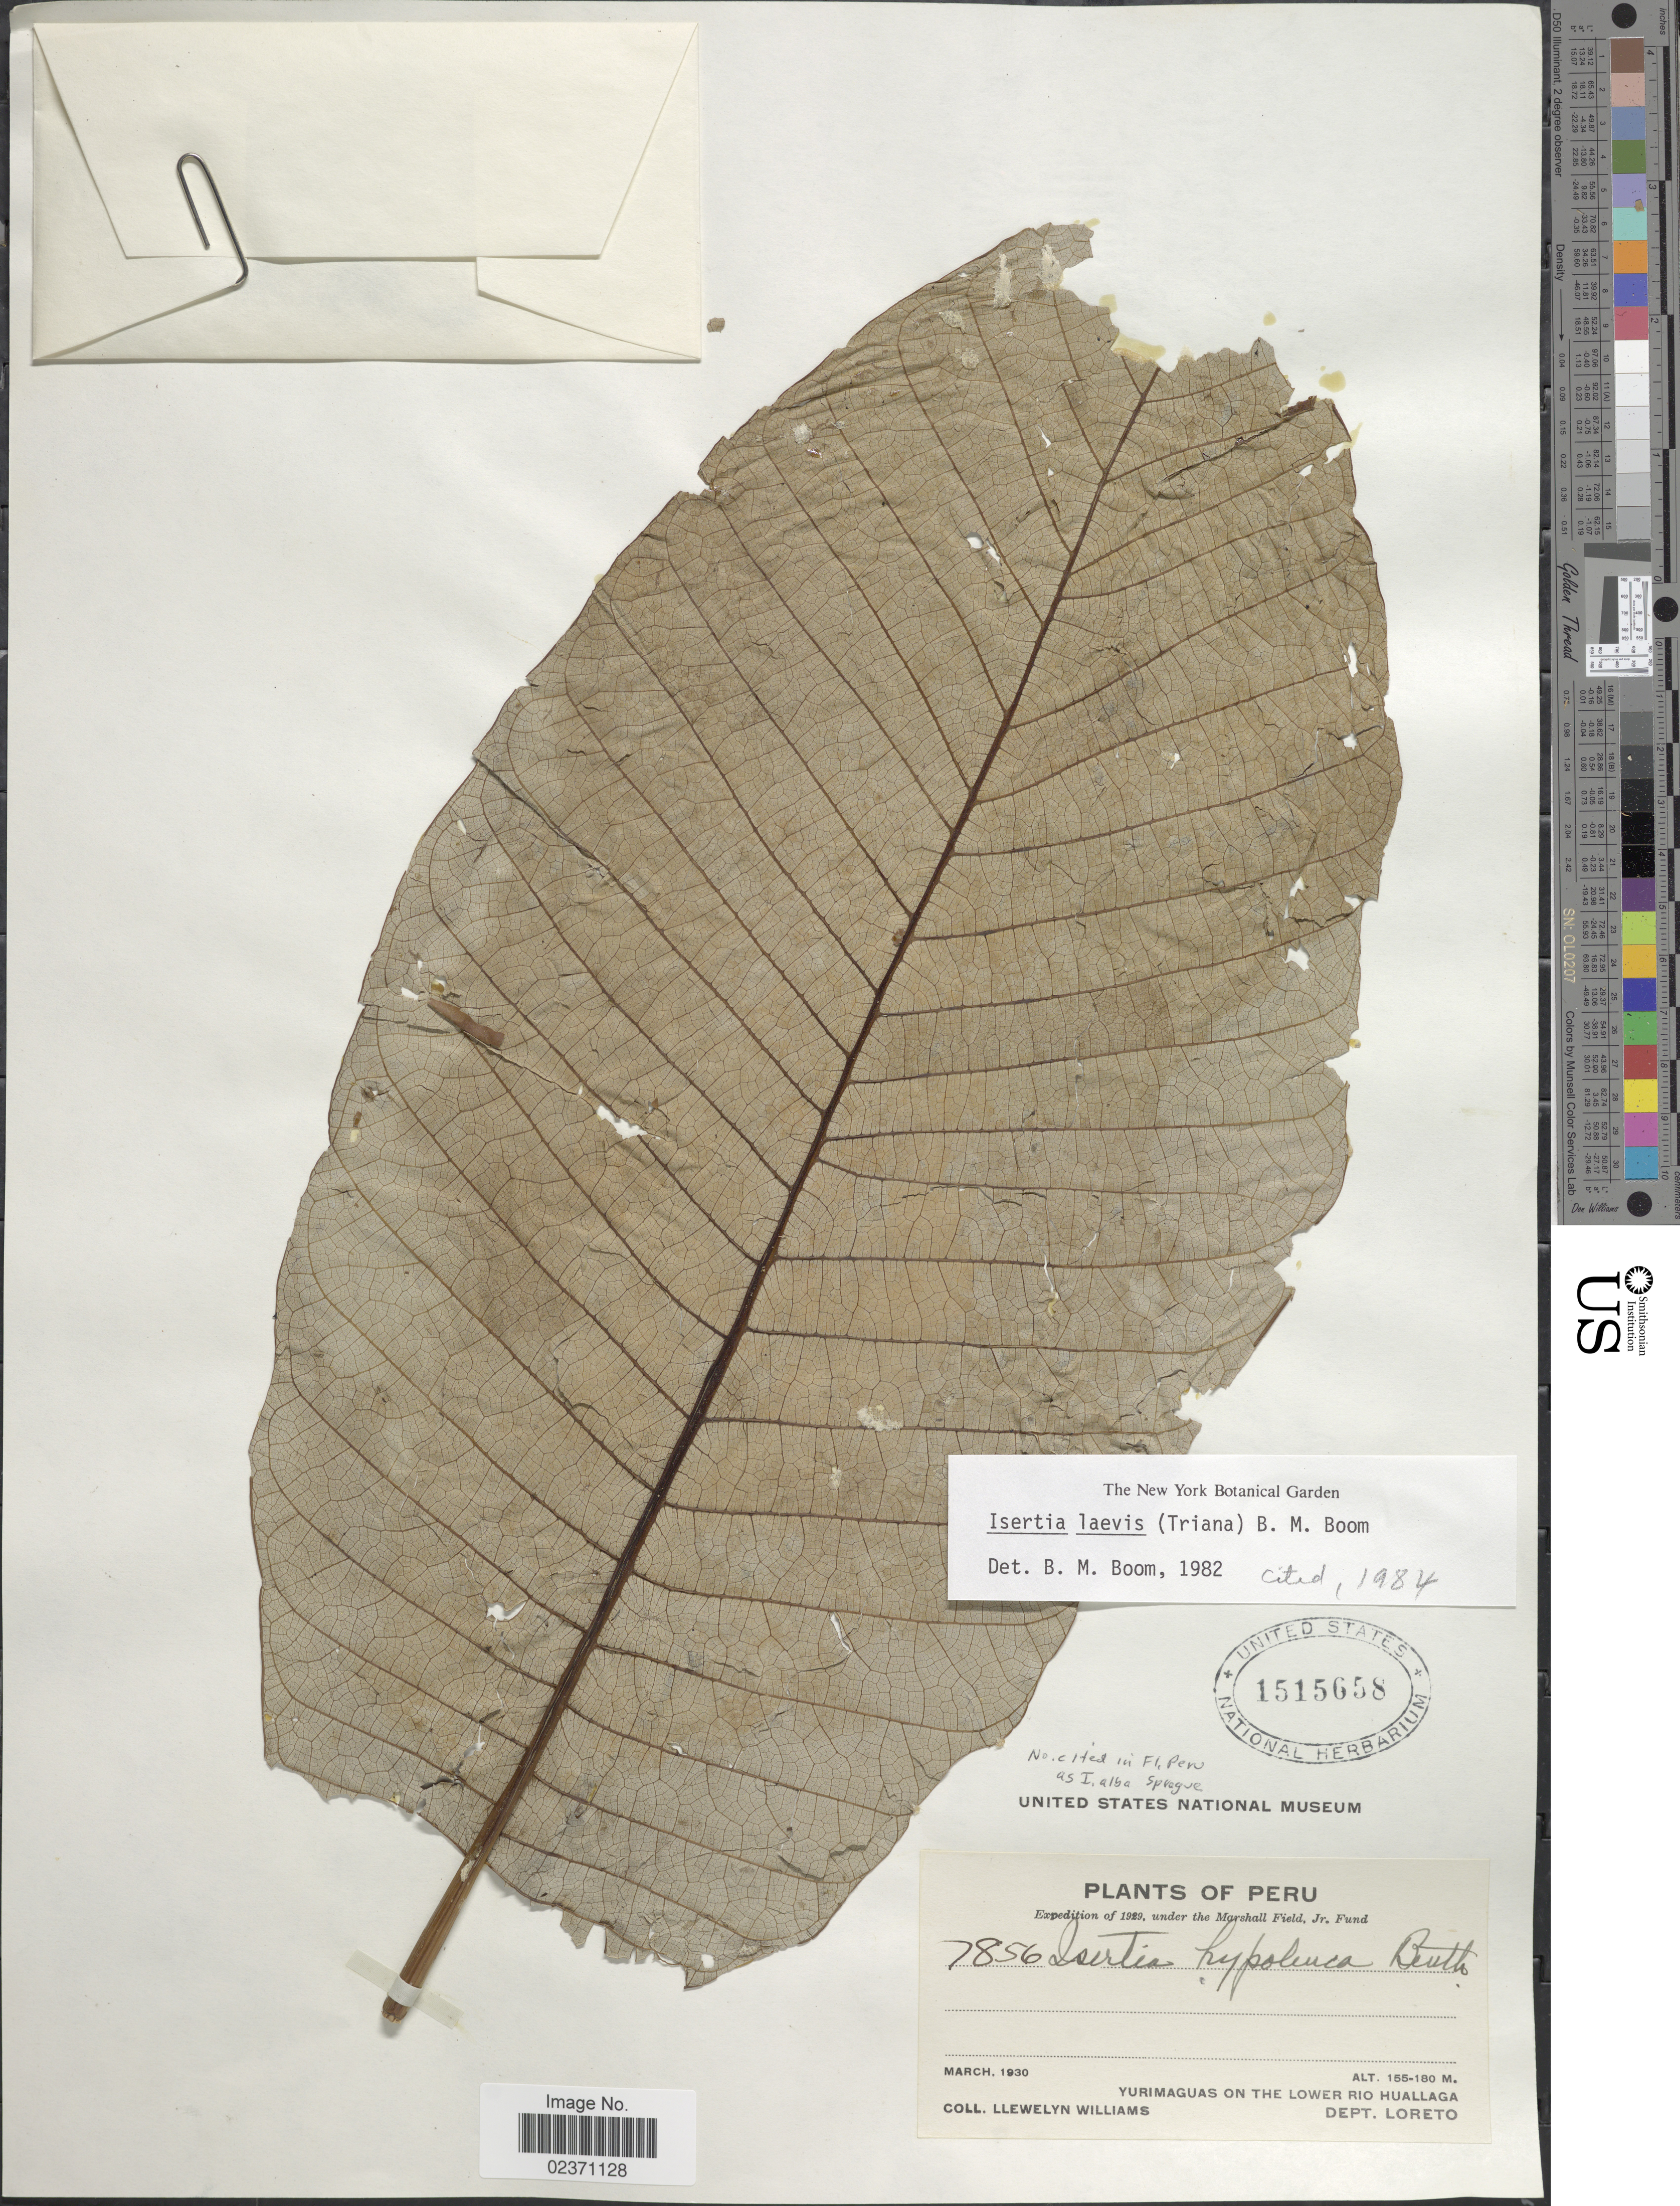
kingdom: Plantae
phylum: Tracheophyta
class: Magnoliopsida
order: Gentianales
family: Rubiaceae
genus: Isertia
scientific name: Isertia laevis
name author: (Triana) B.M. Boom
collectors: Ll. Williams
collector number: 7856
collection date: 1930-03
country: Peru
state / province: Loreto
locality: Yurimaguas on the Lower Rio Huallaga. Dept. Loreto.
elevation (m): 155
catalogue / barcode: US 1515658